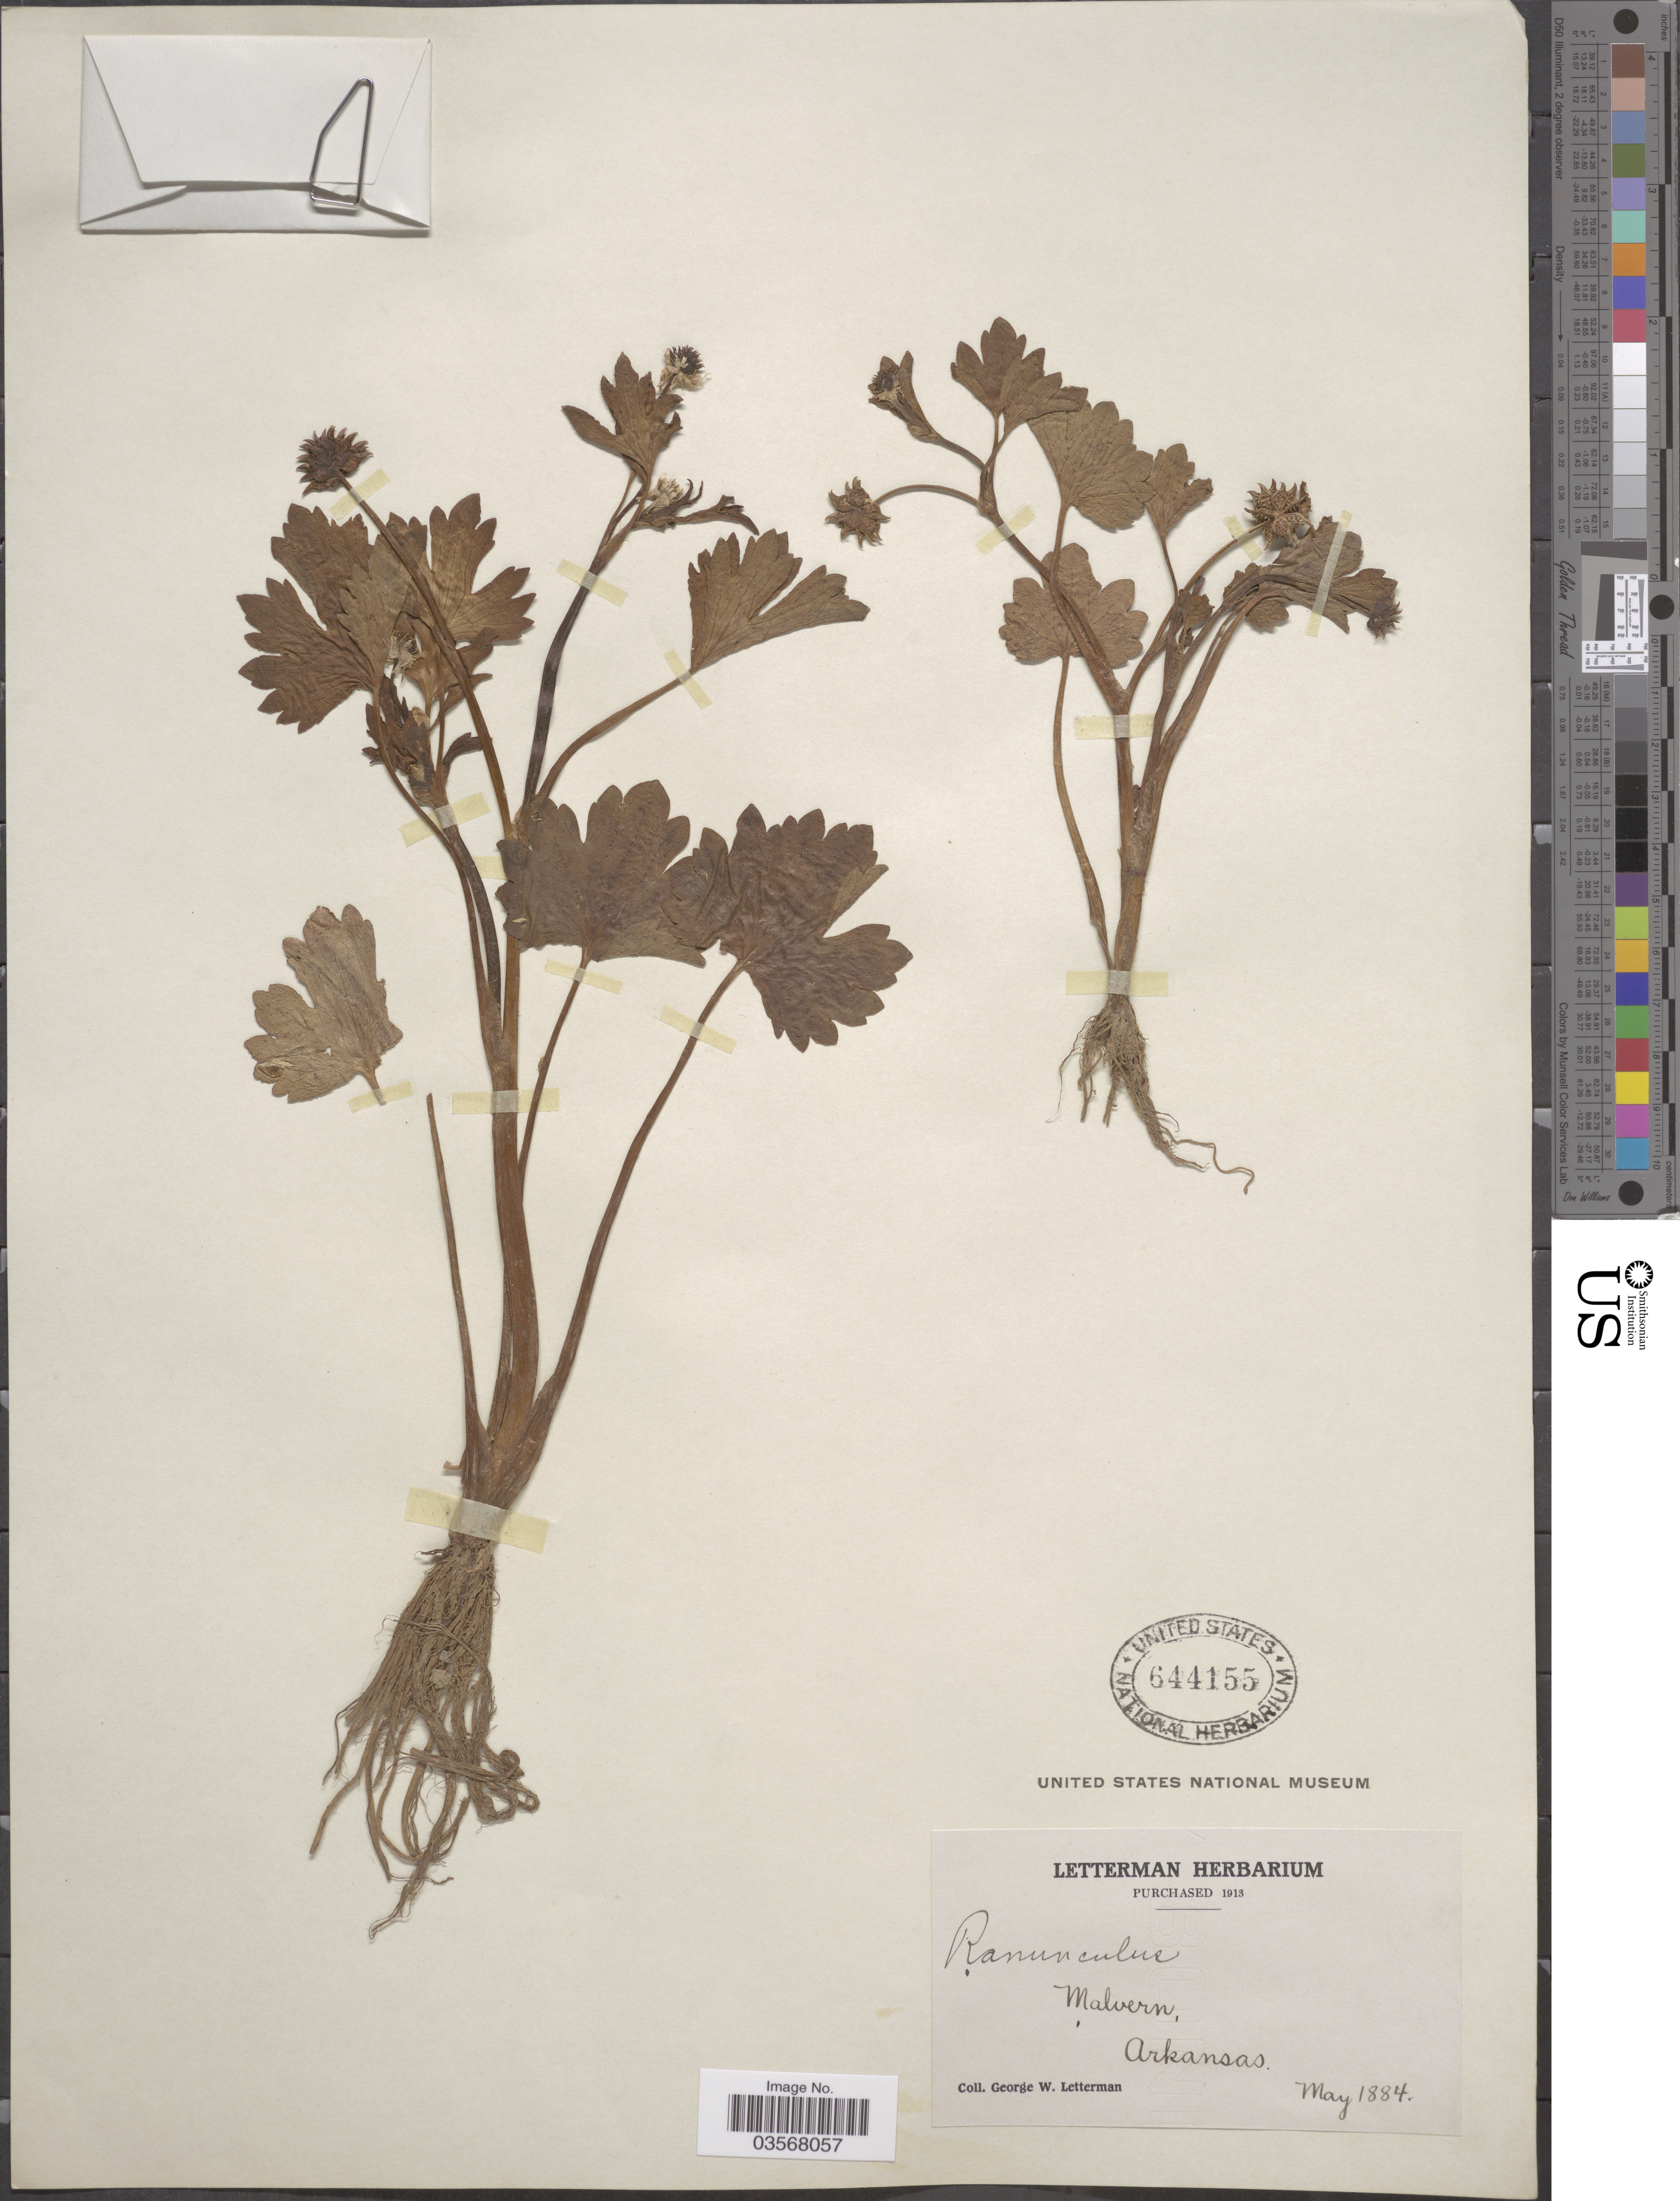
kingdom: Plantae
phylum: Tracheophyta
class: Magnoliopsida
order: Ranunculales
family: Ranunculaceae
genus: Ranunculus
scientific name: Ranunculus muricatus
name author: L.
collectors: G. W. Letterman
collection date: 1884-05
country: United States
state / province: Arkansas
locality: Malvern.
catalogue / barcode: US 644155